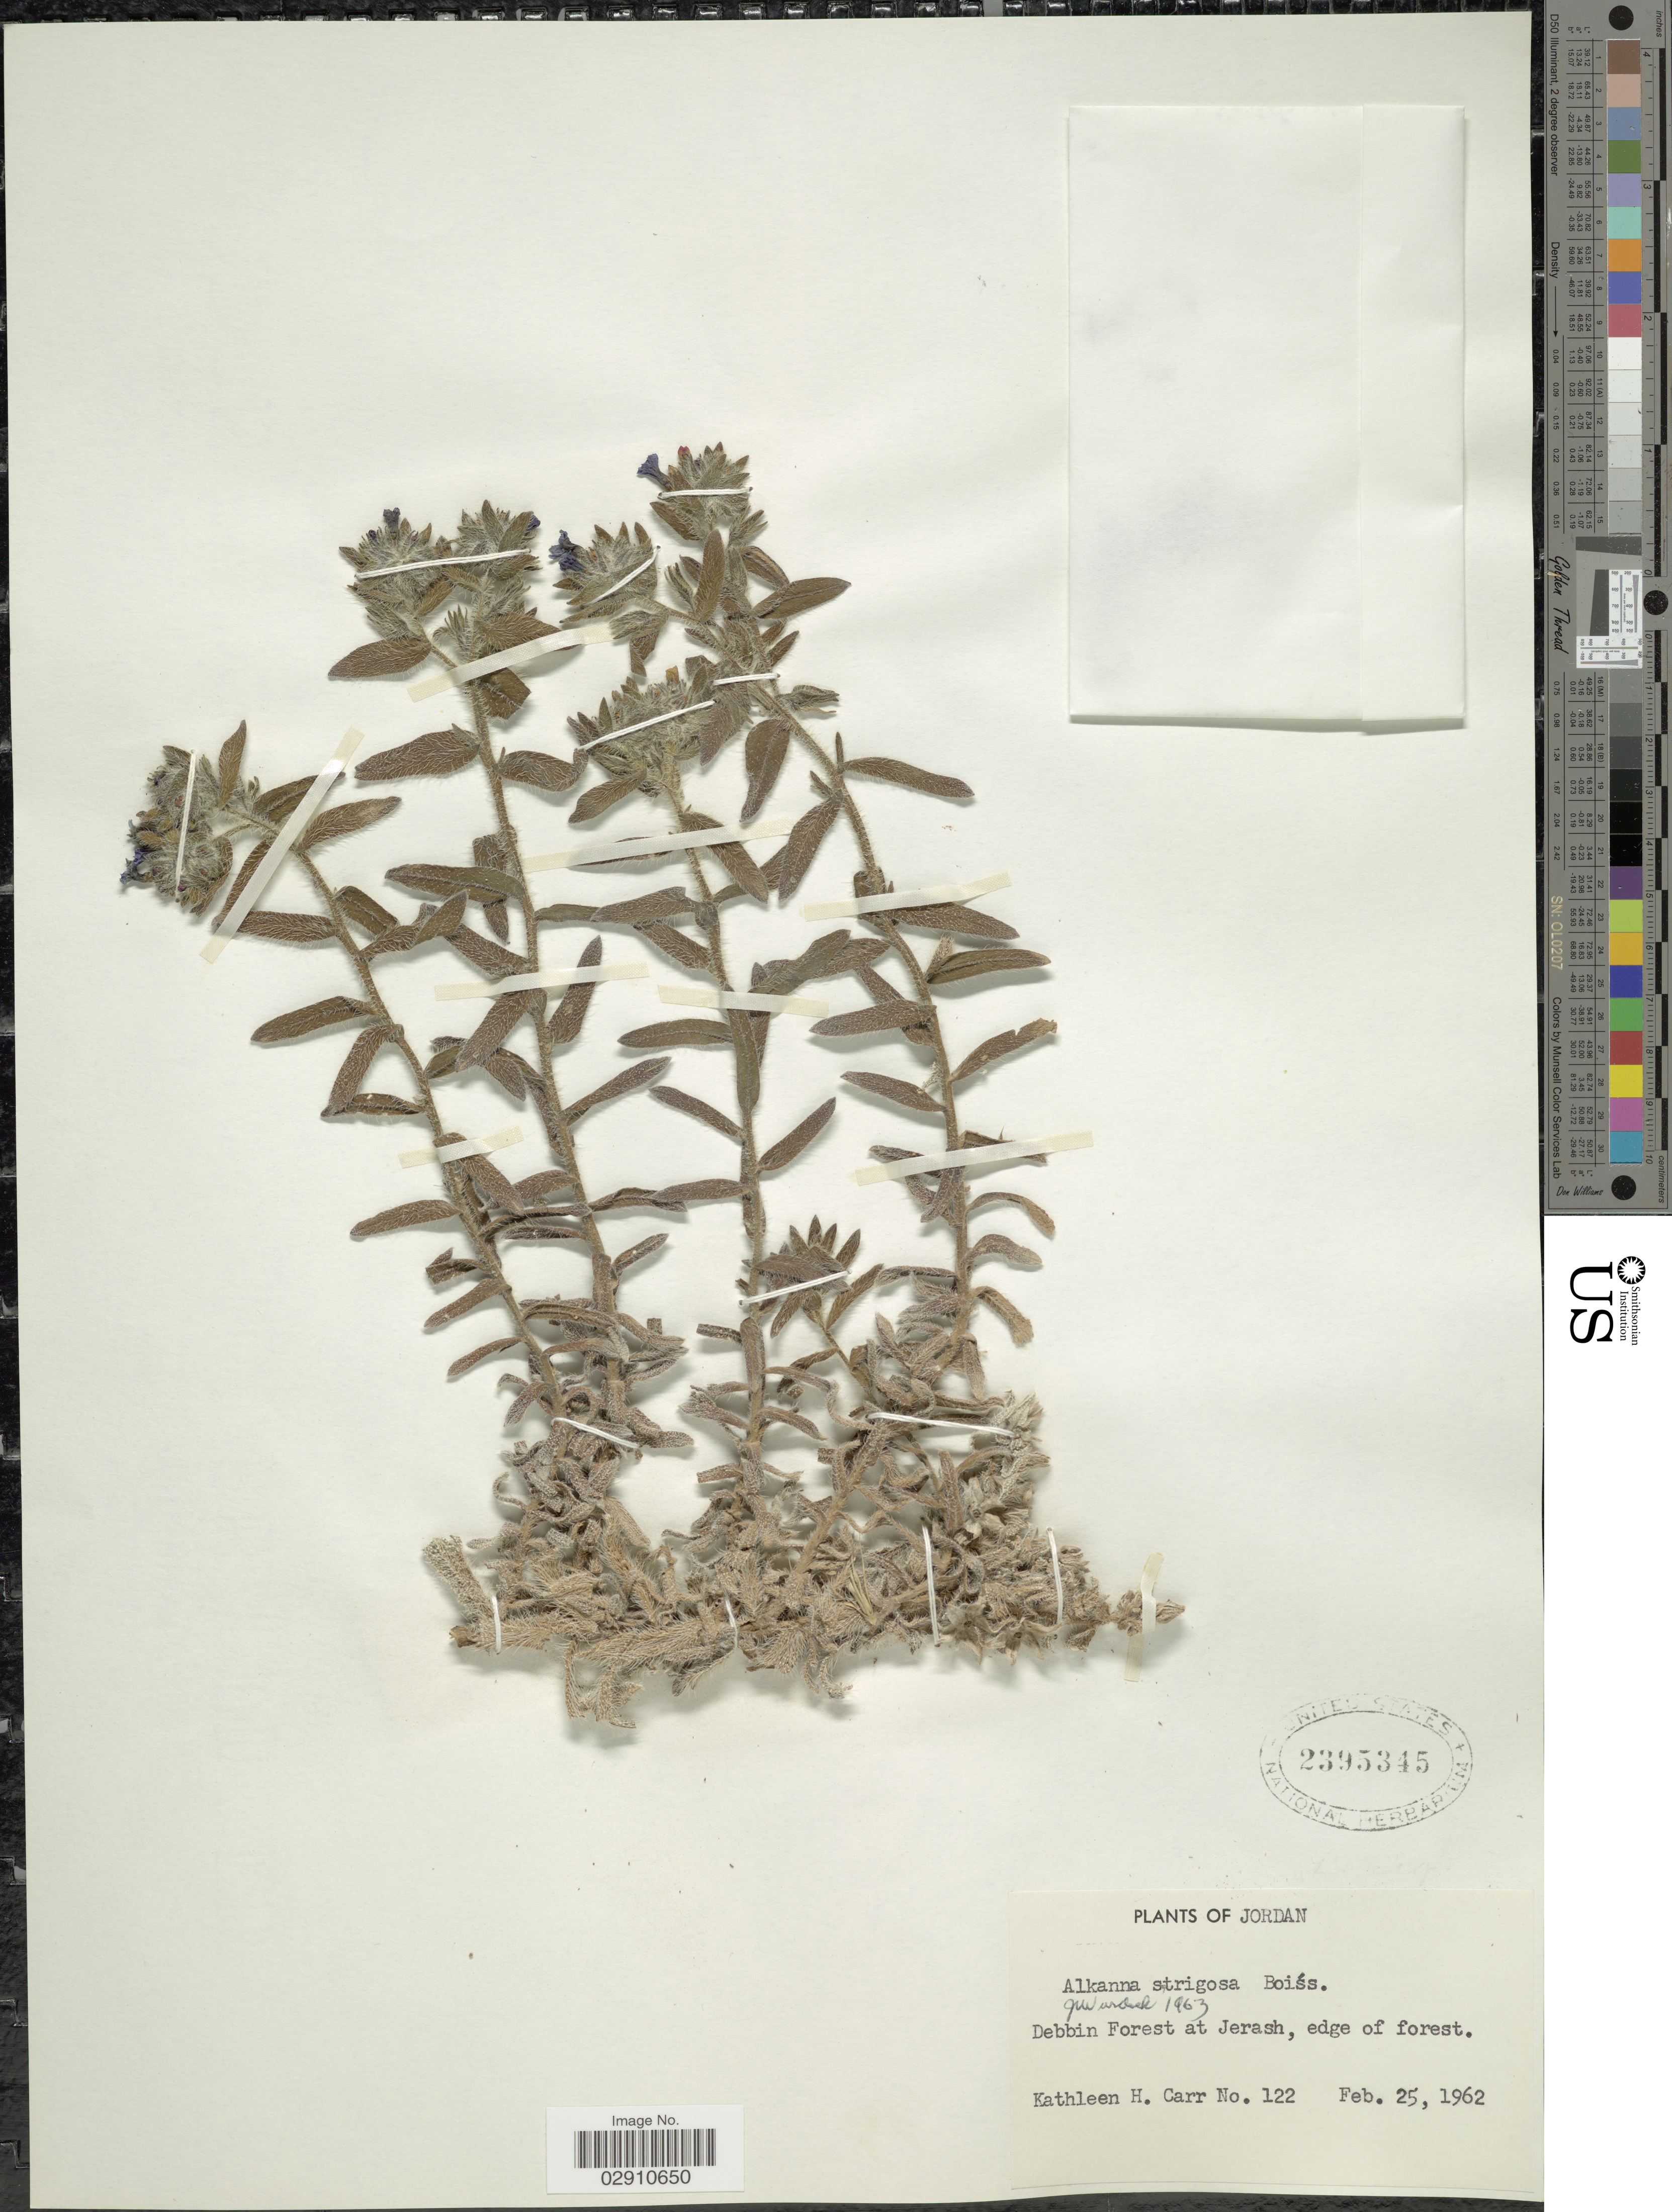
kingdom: Plantae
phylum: Tracheophyta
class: Magnoliopsida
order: Boraginales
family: Boraginaceae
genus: Alkanna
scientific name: Alkanna strigosa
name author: Boiss. & Hohen.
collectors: K. Carr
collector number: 122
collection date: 1962-02-25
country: Jordan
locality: Debbin Forest at Jerash.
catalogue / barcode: US 2395345